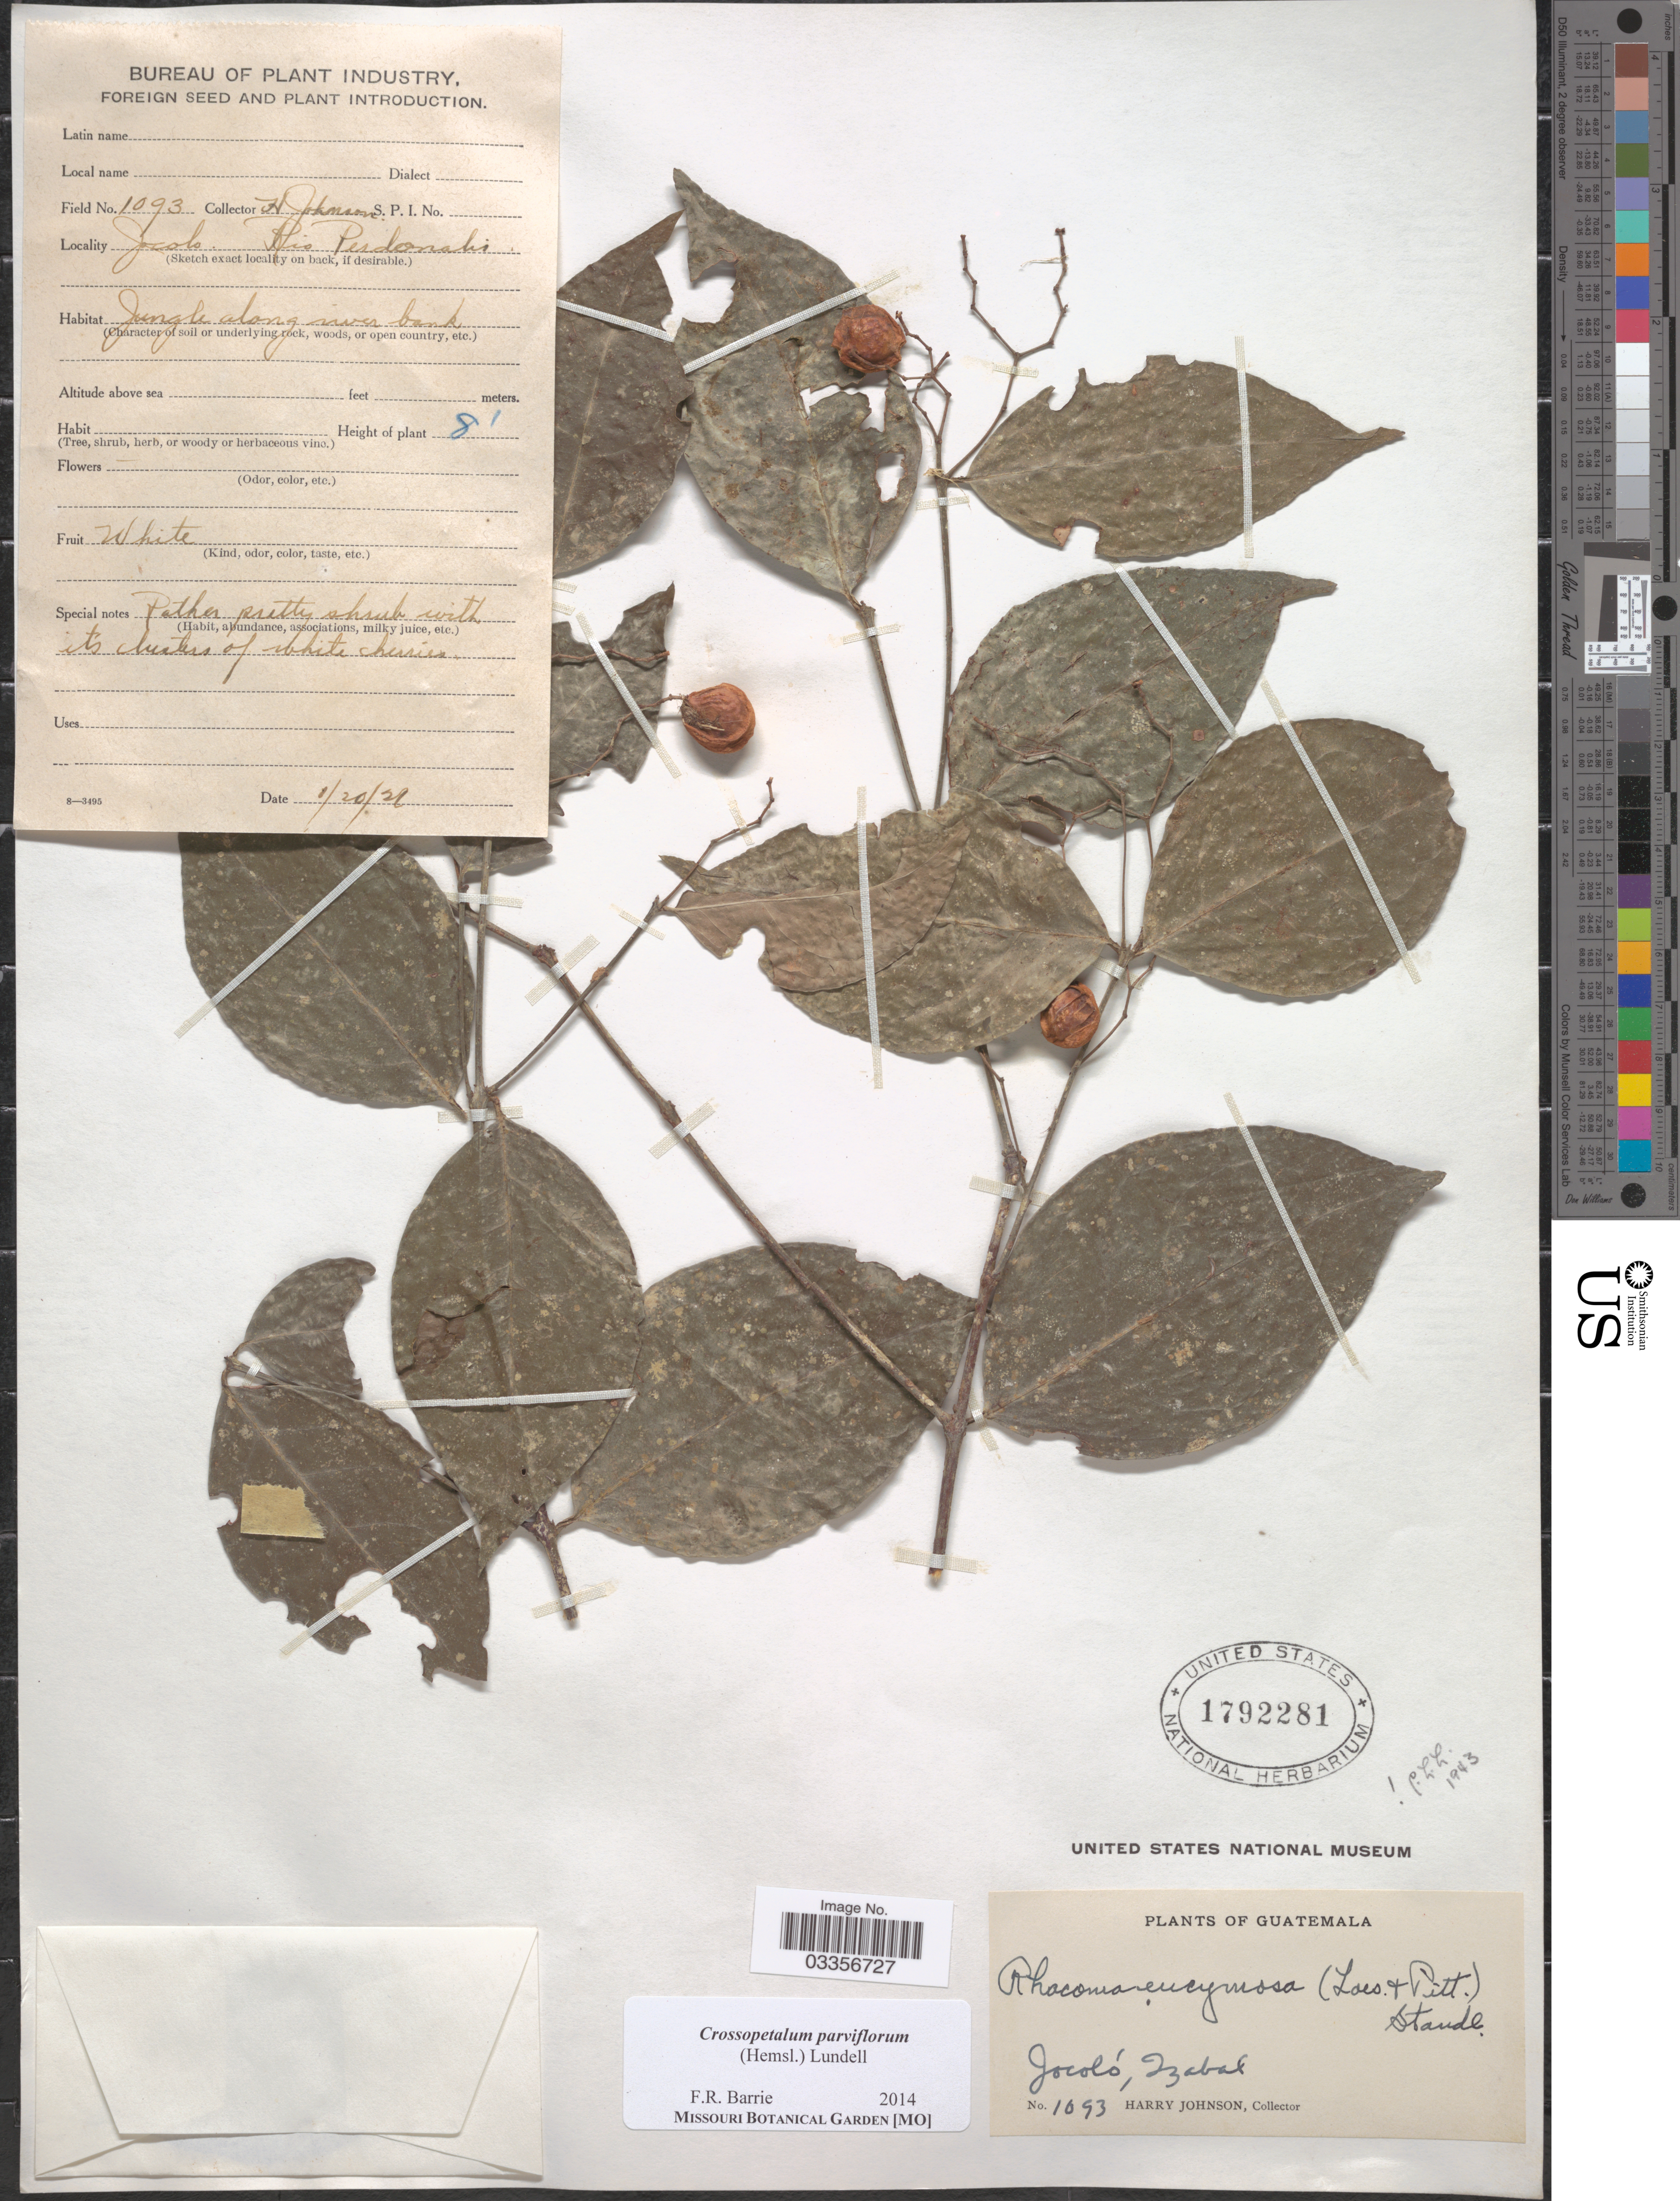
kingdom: Plantae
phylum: Tracheophyta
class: Magnoliopsida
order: Celastrales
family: Celastraceae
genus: Crossopetalum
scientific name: Crossopetalum parviflorum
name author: L.O. Williams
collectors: H. Johnson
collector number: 1093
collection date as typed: Transcribed d/m/y: 20/1/21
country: Guatemala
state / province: Izabal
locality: Jocoló, Rio Perdonalis.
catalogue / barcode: US 1792281